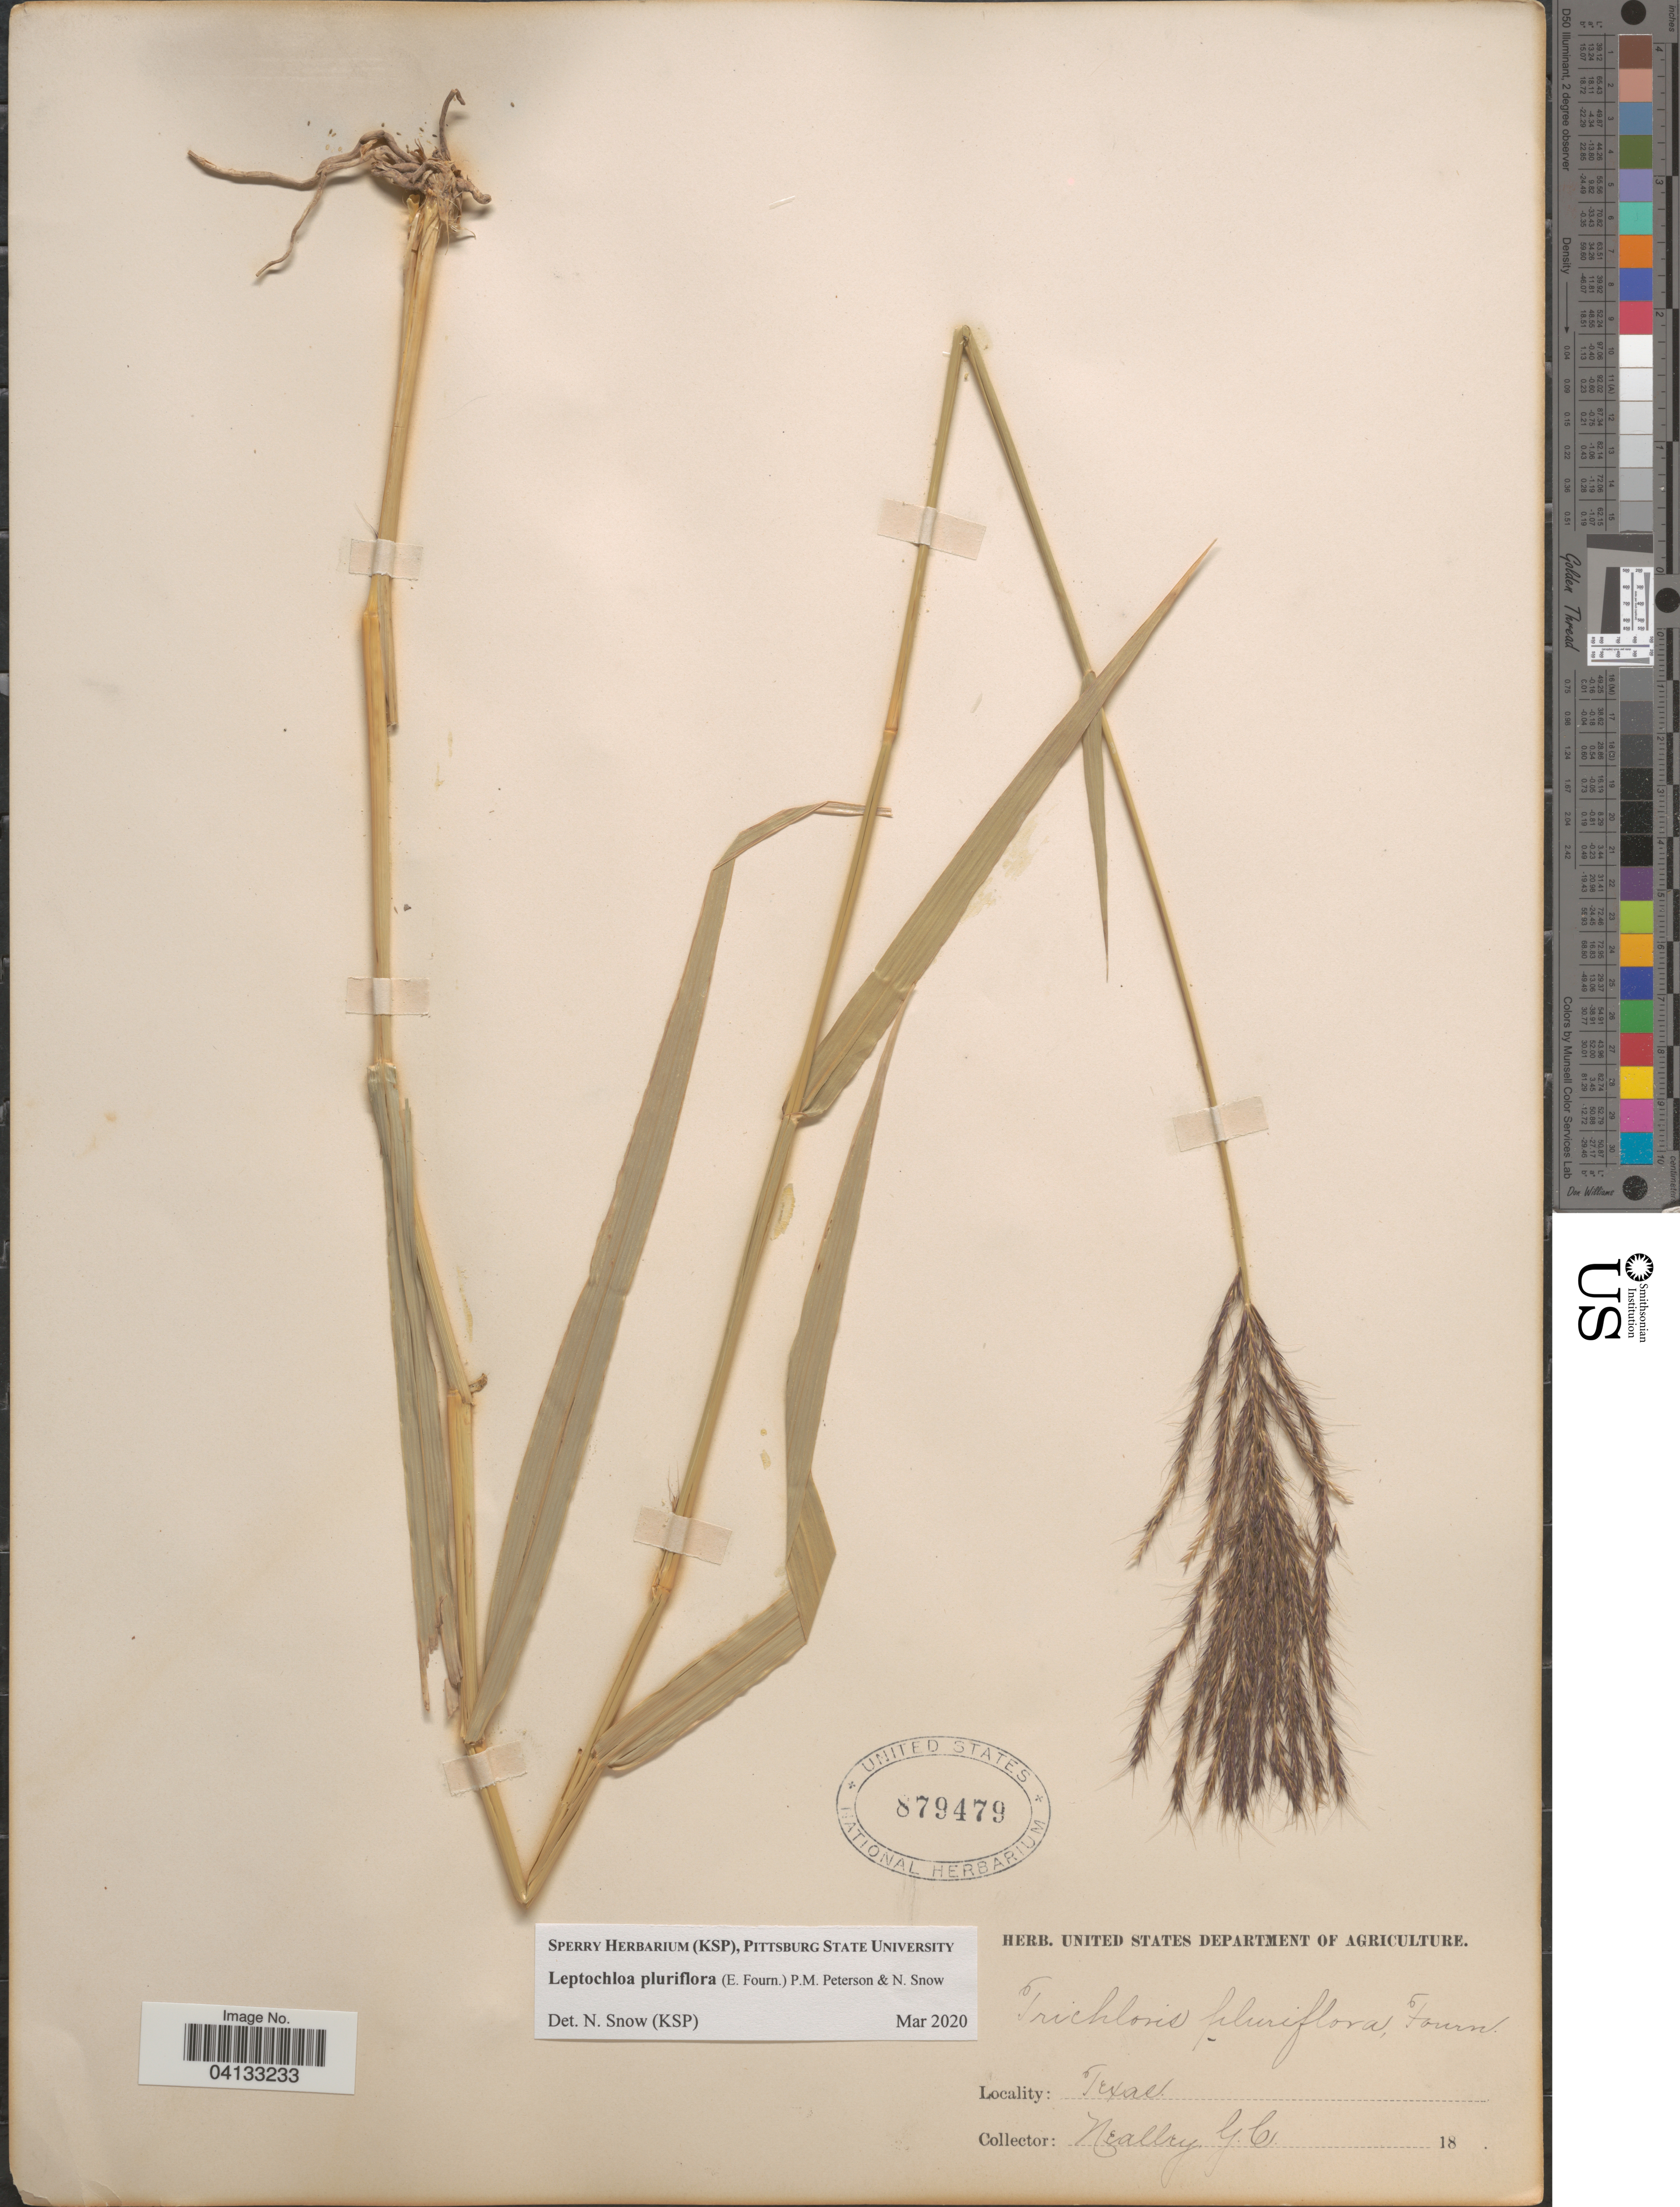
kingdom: Plantae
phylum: Tracheophyta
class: Liliopsida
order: Poales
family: Poaceae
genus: Leptochloa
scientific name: Leptochloa pluriflora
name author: (E. Fourn.) P.M. Peterson & N. Snow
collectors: G. C. Nealley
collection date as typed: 18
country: United States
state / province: Texas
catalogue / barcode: US 879479